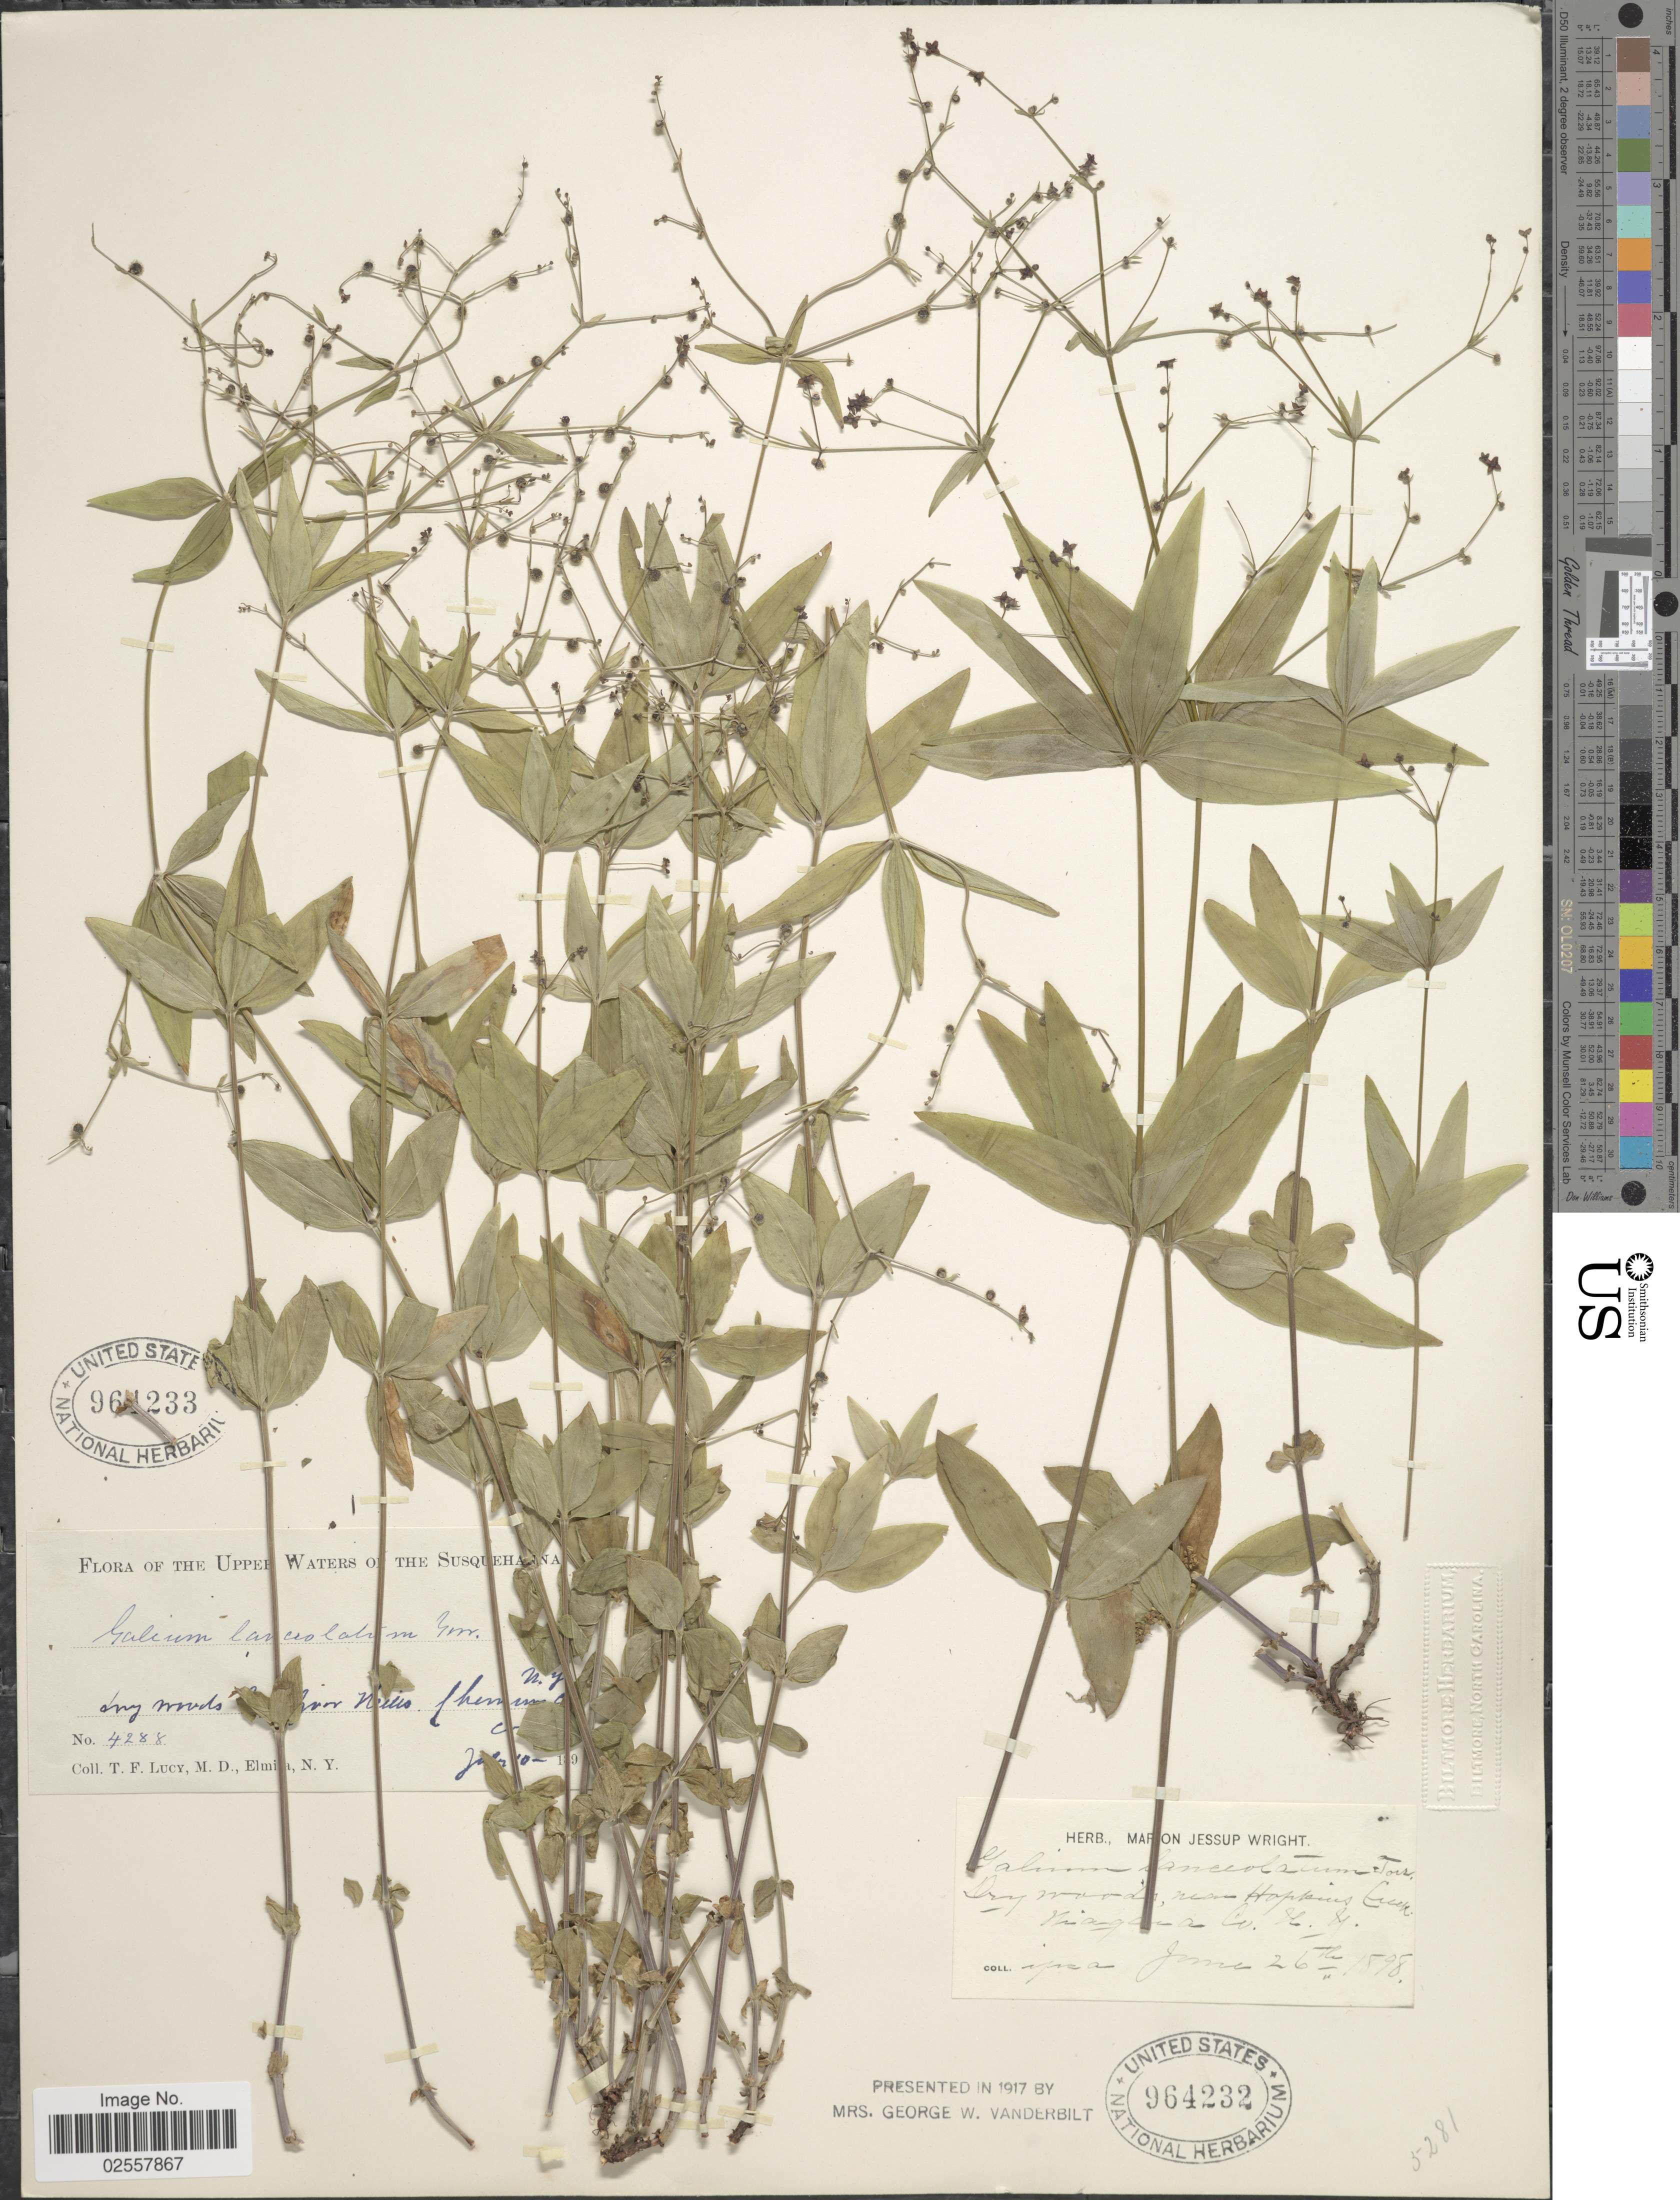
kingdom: Plantae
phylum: Tracheophyta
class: Magnoliopsida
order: Gentianales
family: Rubiaceae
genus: Galium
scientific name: Galium lanceolatum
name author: (Torr. & A. Gray) Torr.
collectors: M. J. Wright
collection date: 1898-06-26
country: United States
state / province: New York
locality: Dry woods, near Hopkins Creek, Niagara Co.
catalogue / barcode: US 964232